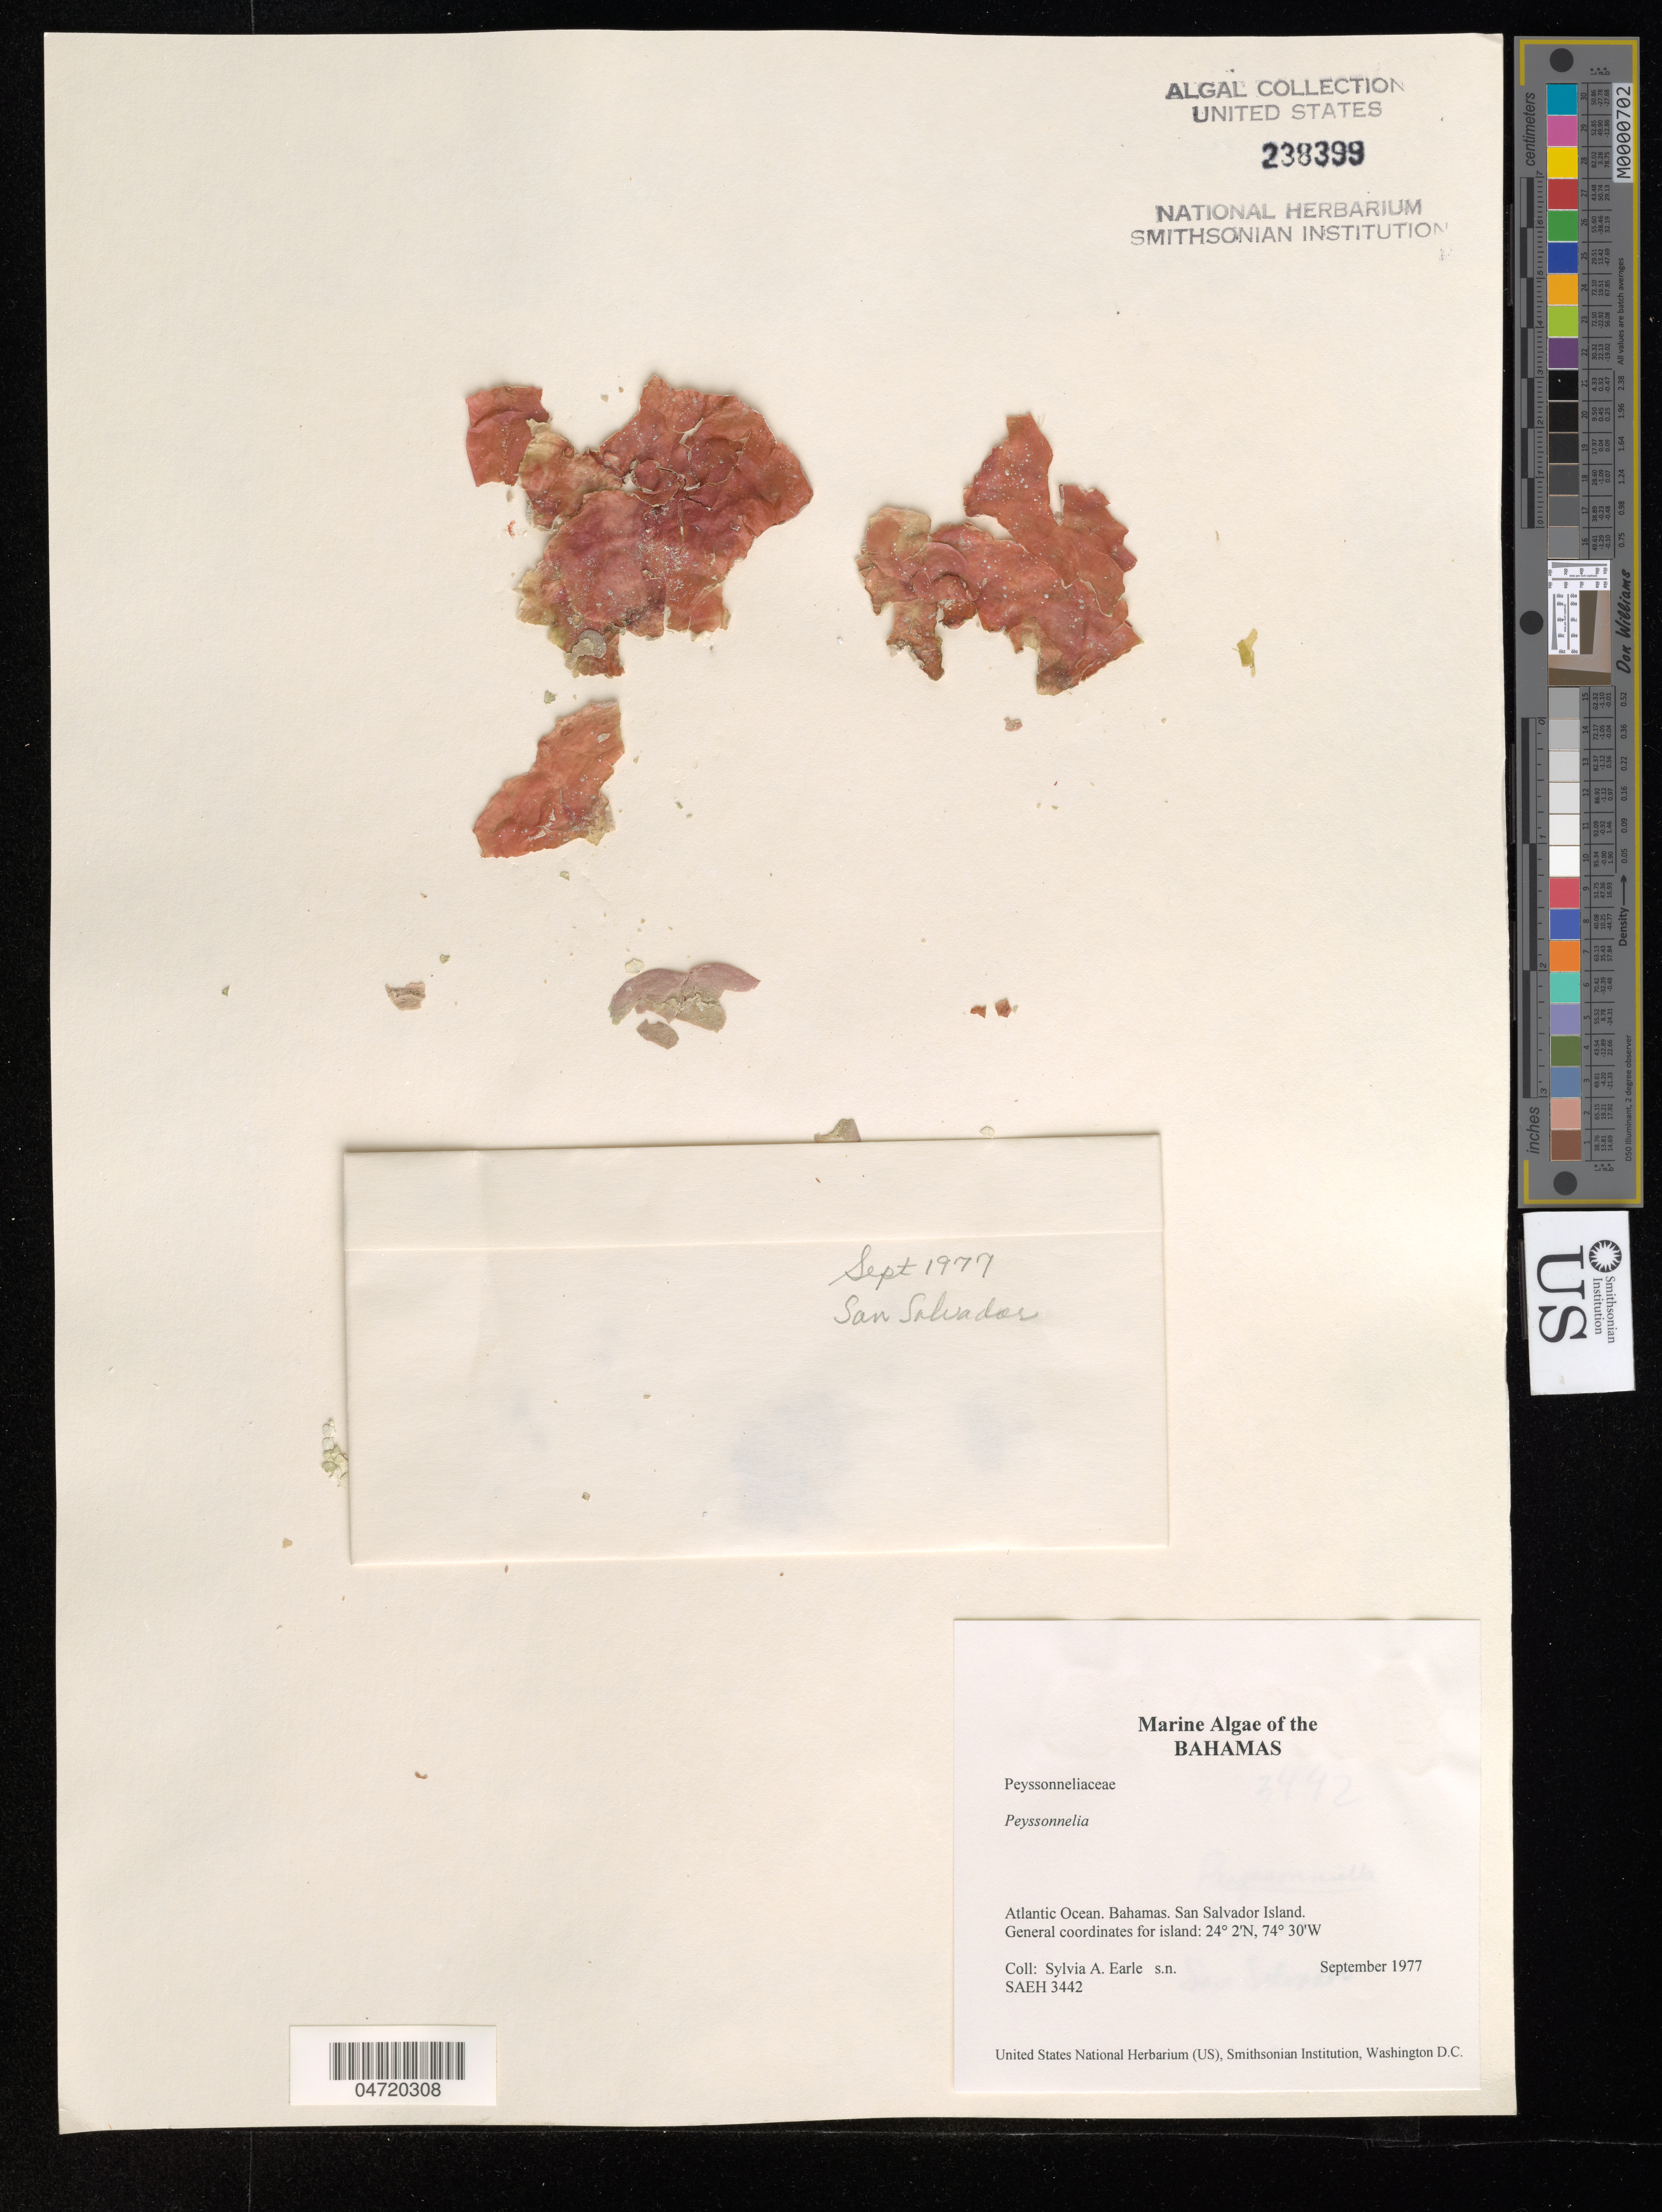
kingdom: Plantae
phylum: Rhodophyta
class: Florideophyceae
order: Peyssonneliales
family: Peyssonneliaceae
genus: Peyssonnelia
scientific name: Peyssonnelia sp.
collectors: S. A. Earle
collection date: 1977-09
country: Bahamas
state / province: San Salvador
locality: Atlantic Ocean. San Salvador Island.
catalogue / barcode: US 238399